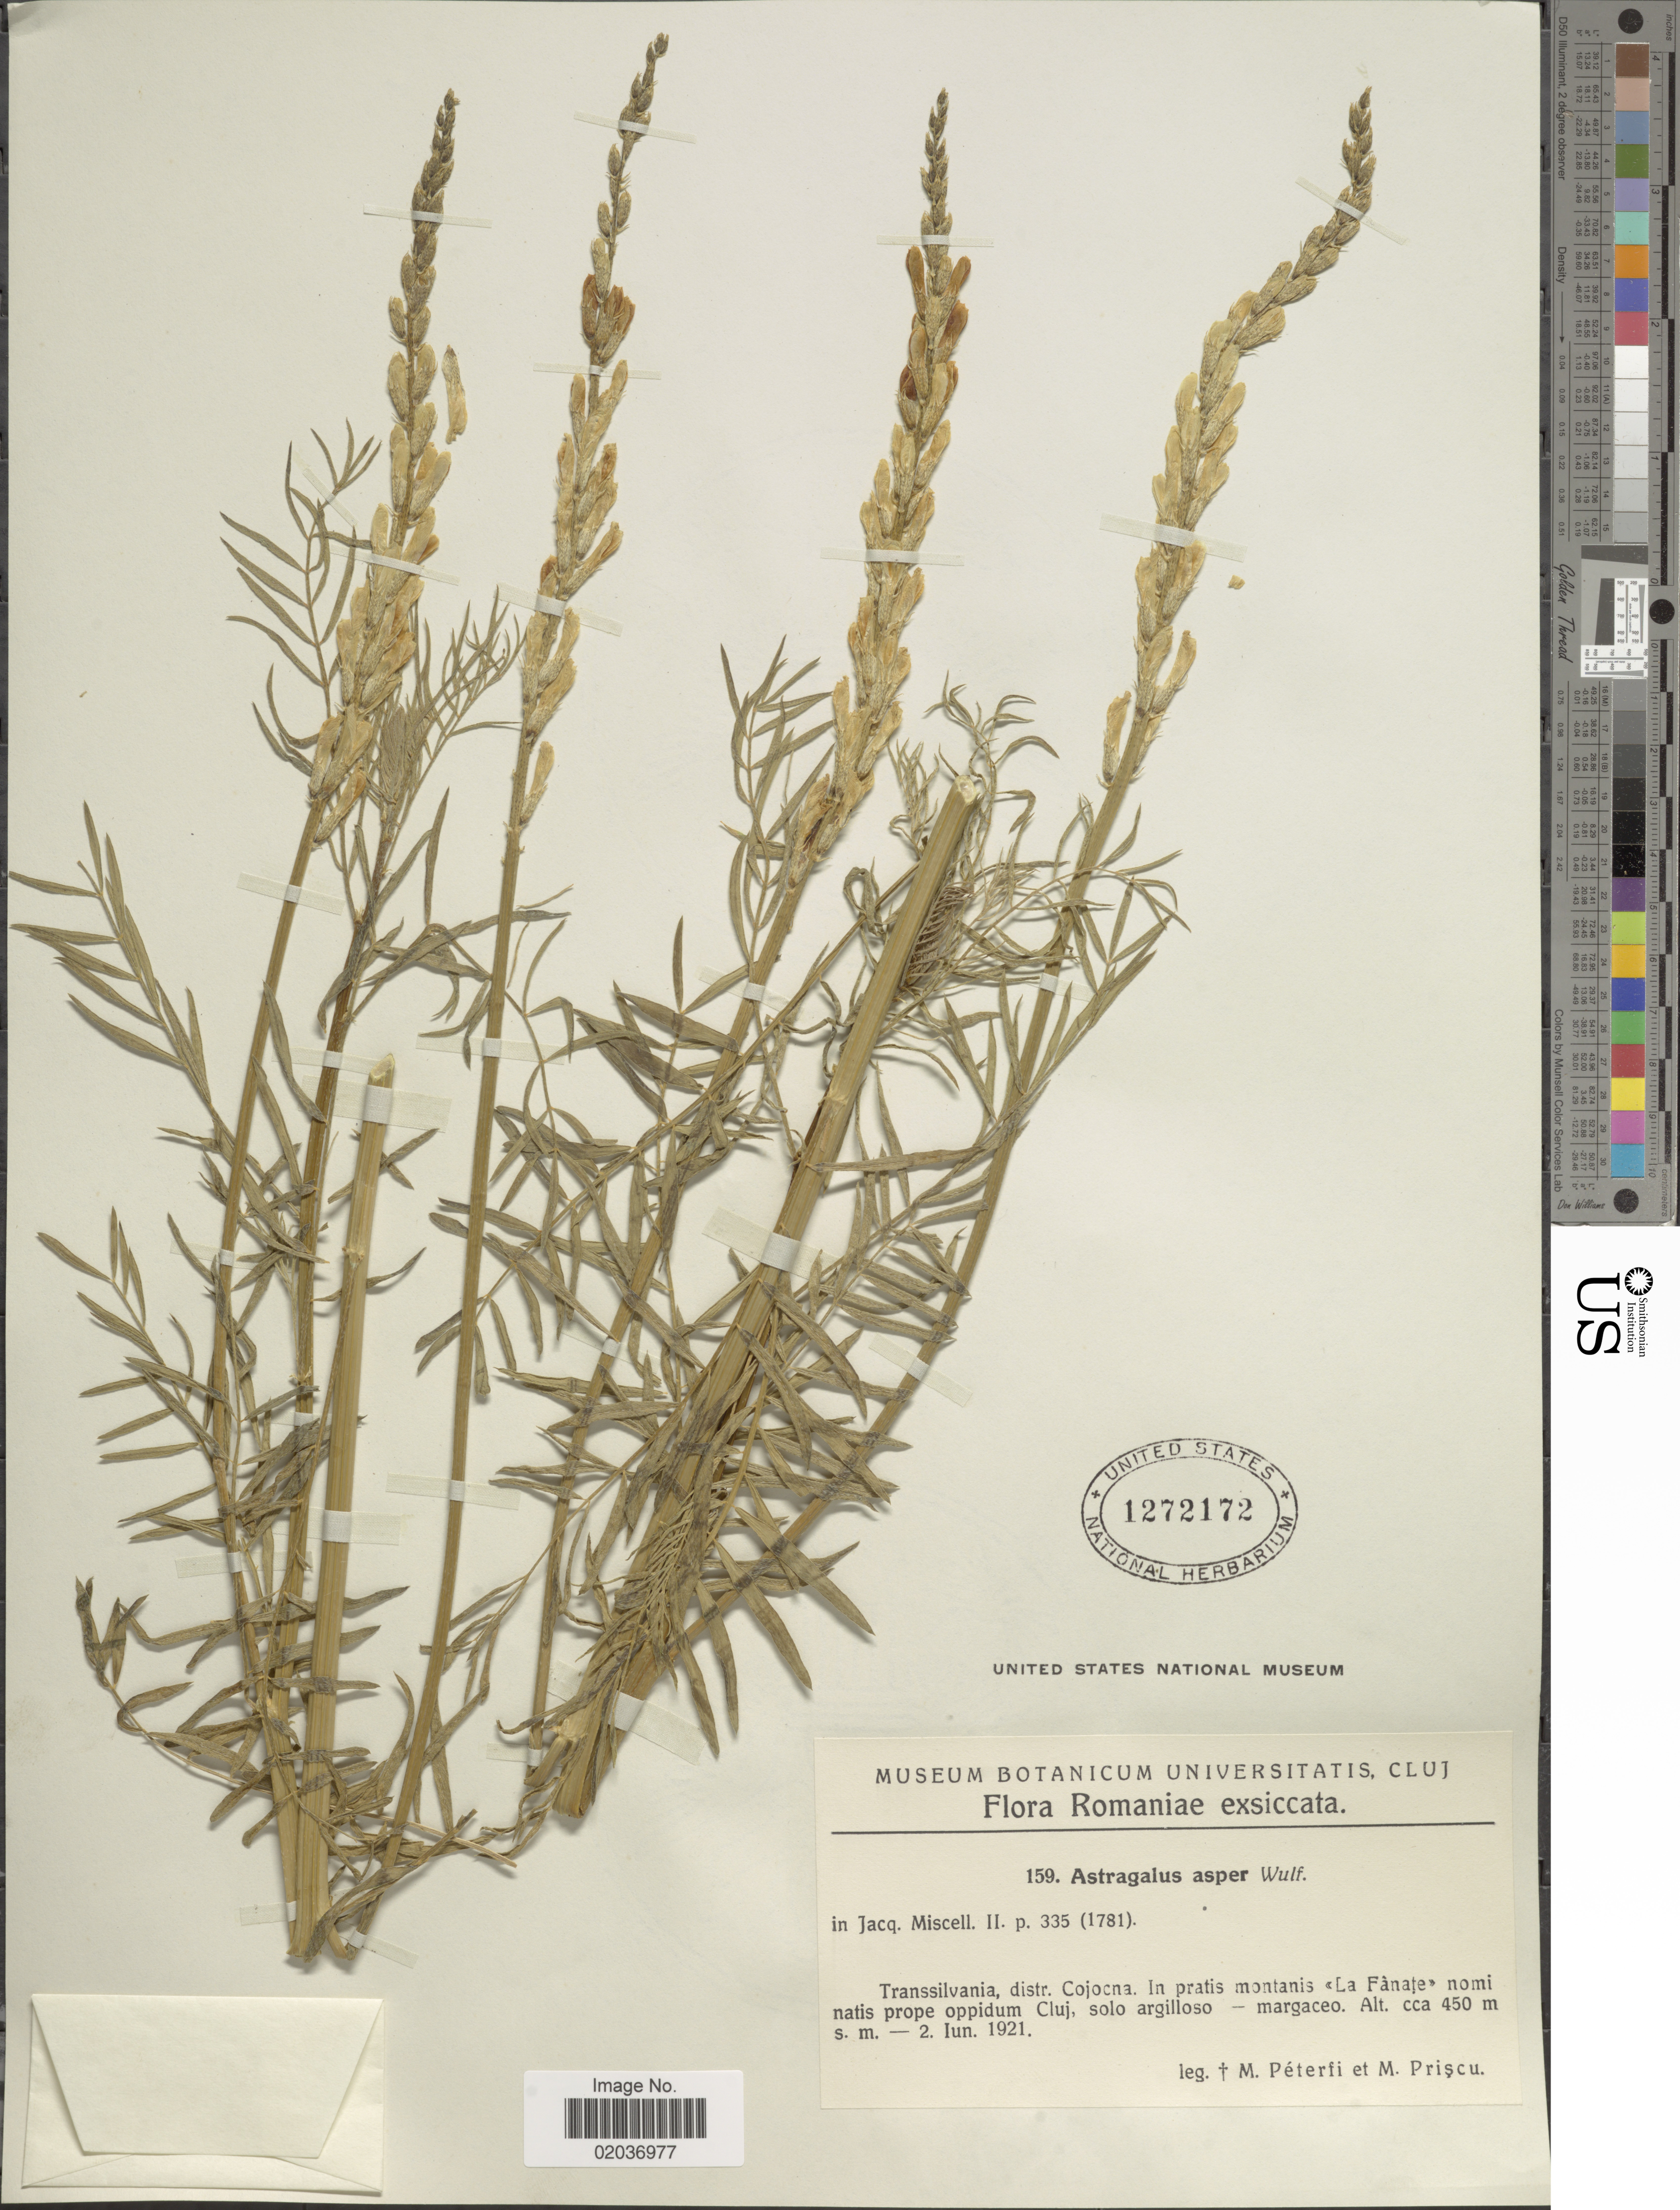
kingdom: Plantae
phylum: Tracheophyta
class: Magnoliopsida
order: Fabales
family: Fabaceae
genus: Astragalus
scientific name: Astragalus asper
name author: Jacq.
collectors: M. Péterfi & M. Priscu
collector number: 159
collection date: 1921-06-02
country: Romania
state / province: Cluj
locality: Transsilvania, distr. Cojocna. montanis <<La Fànate>> nomi natis prope oppidum Cluj,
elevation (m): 450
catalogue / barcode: US 1272172